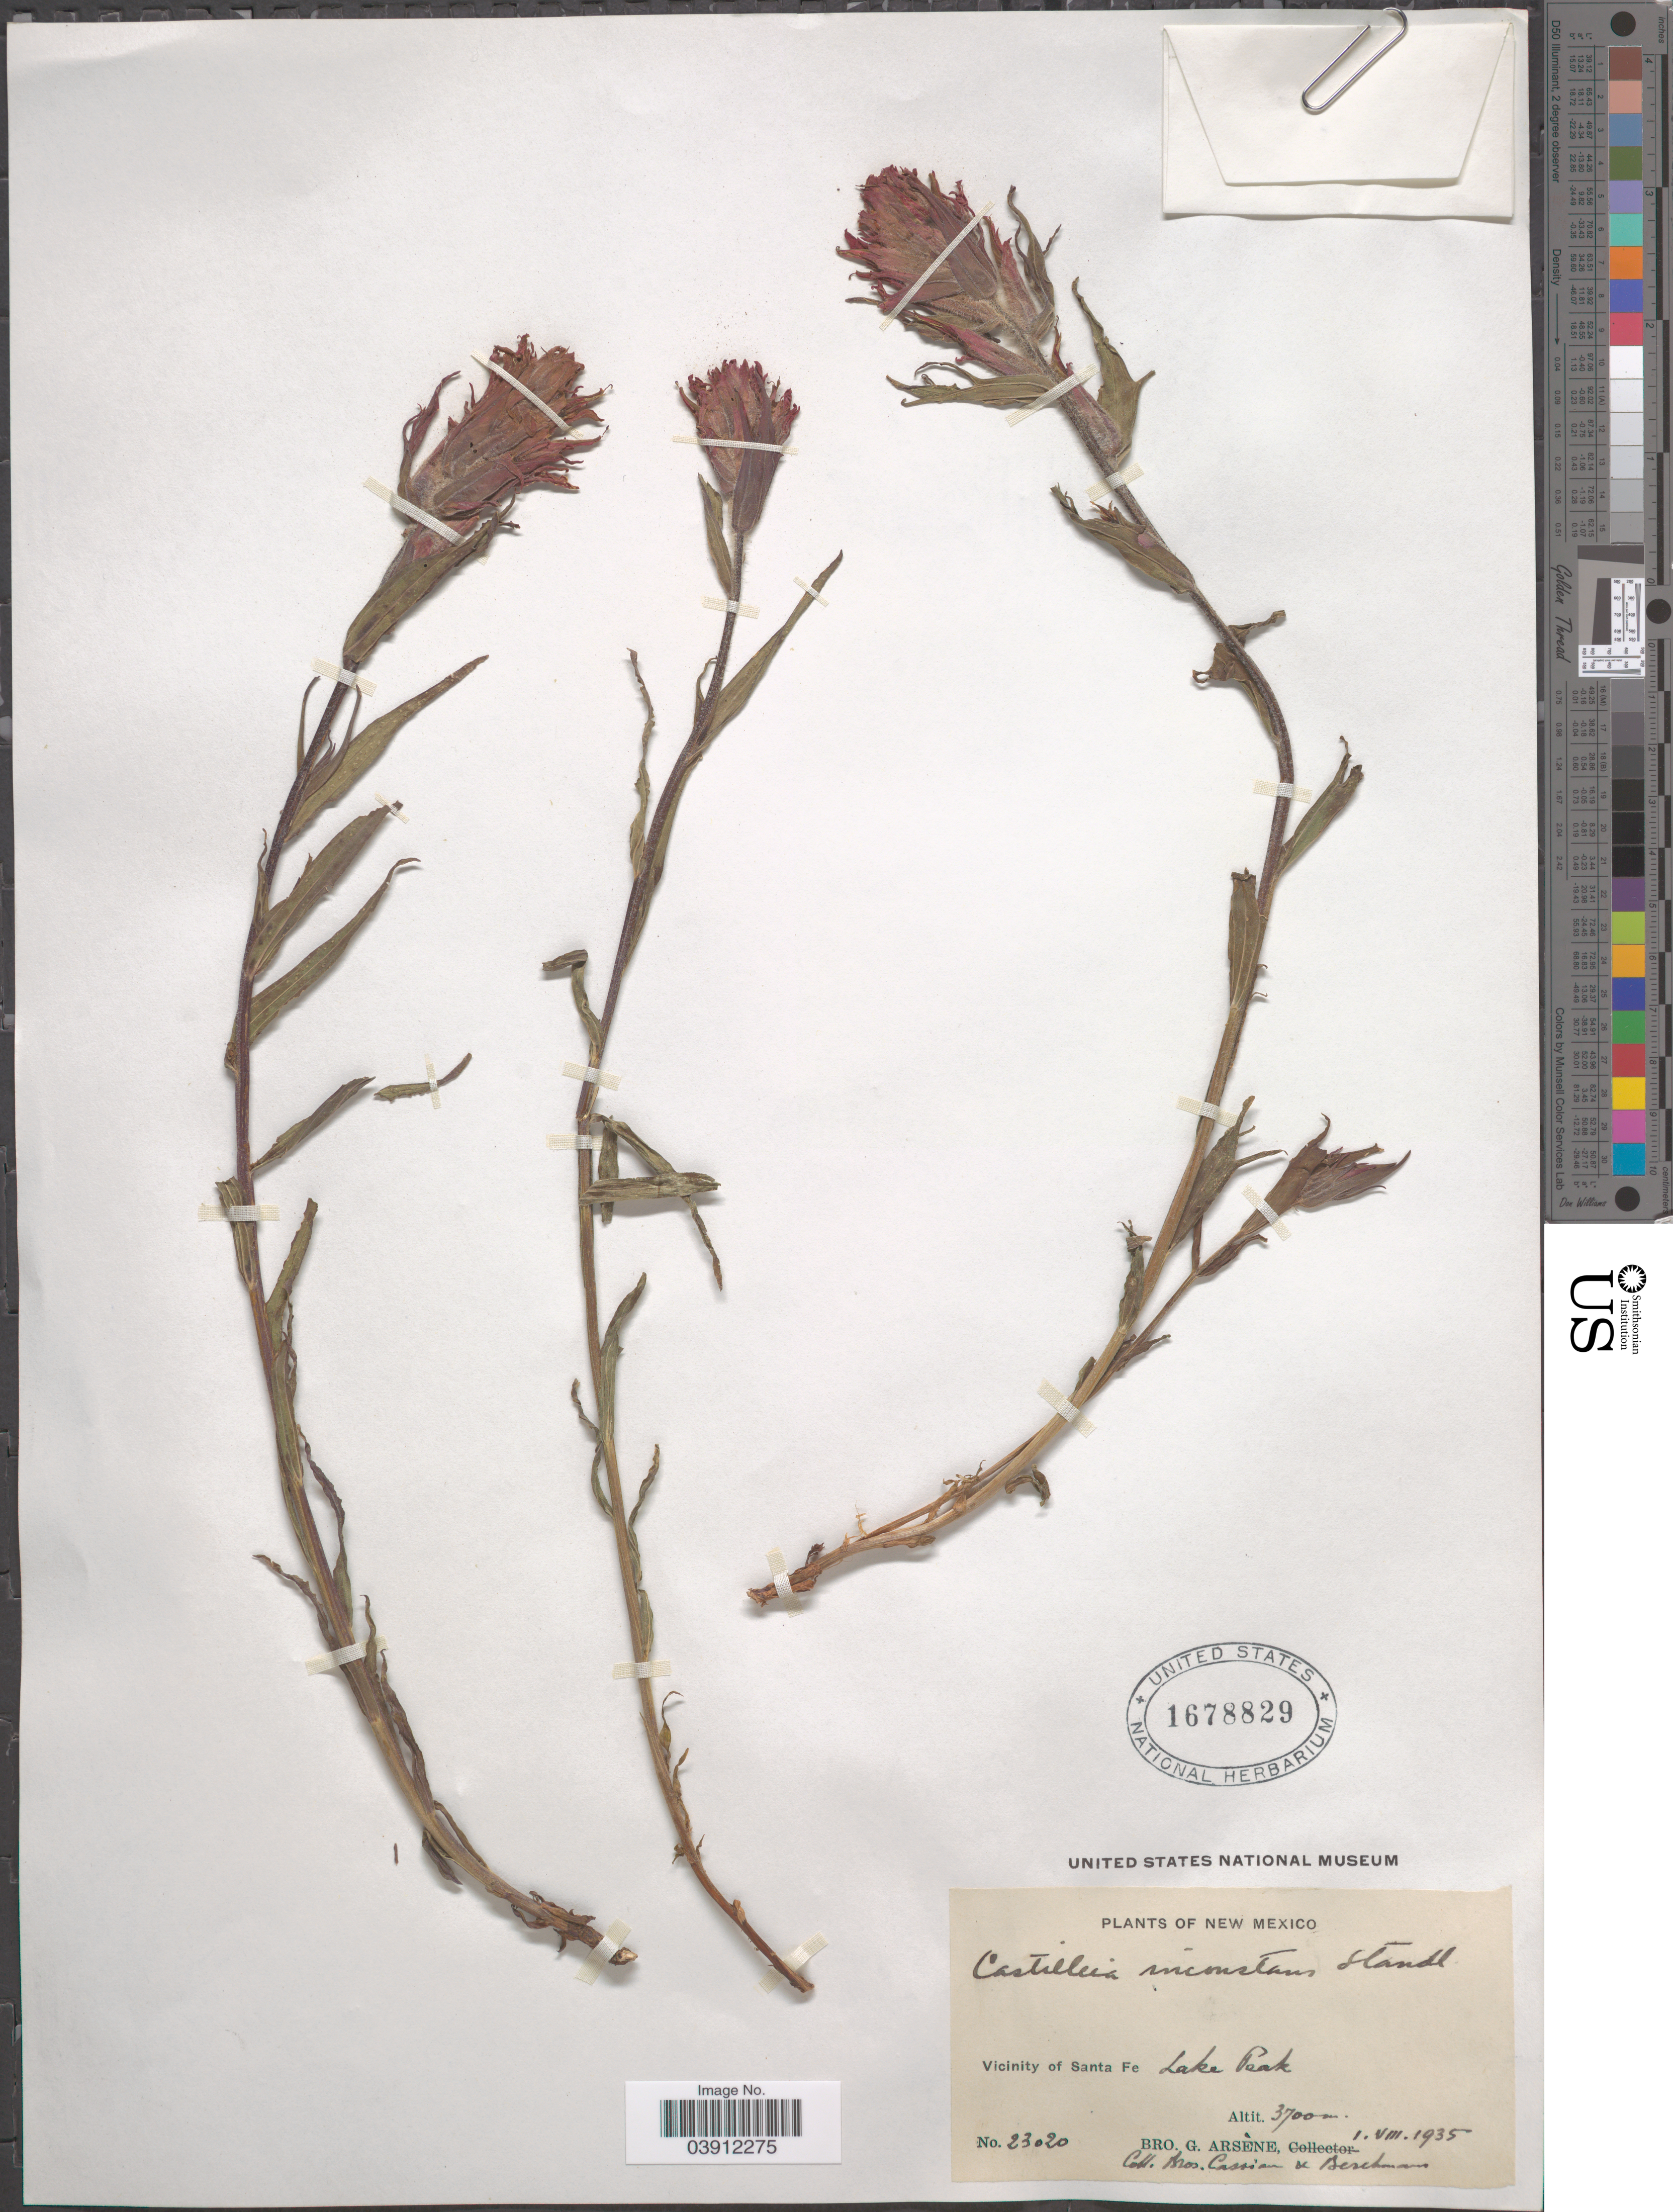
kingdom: Plantae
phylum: Tracheophyta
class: Magnoliopsida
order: Lamiales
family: Orobanchaceae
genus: Castilleja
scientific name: Castilleja inconstans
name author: Standl.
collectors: Cassian & Bro. Berchman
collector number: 23020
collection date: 1935-08-01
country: United States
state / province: New Mexico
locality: Vicinity of Santa Fe. Lake Peak.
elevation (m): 3700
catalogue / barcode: US 1678829